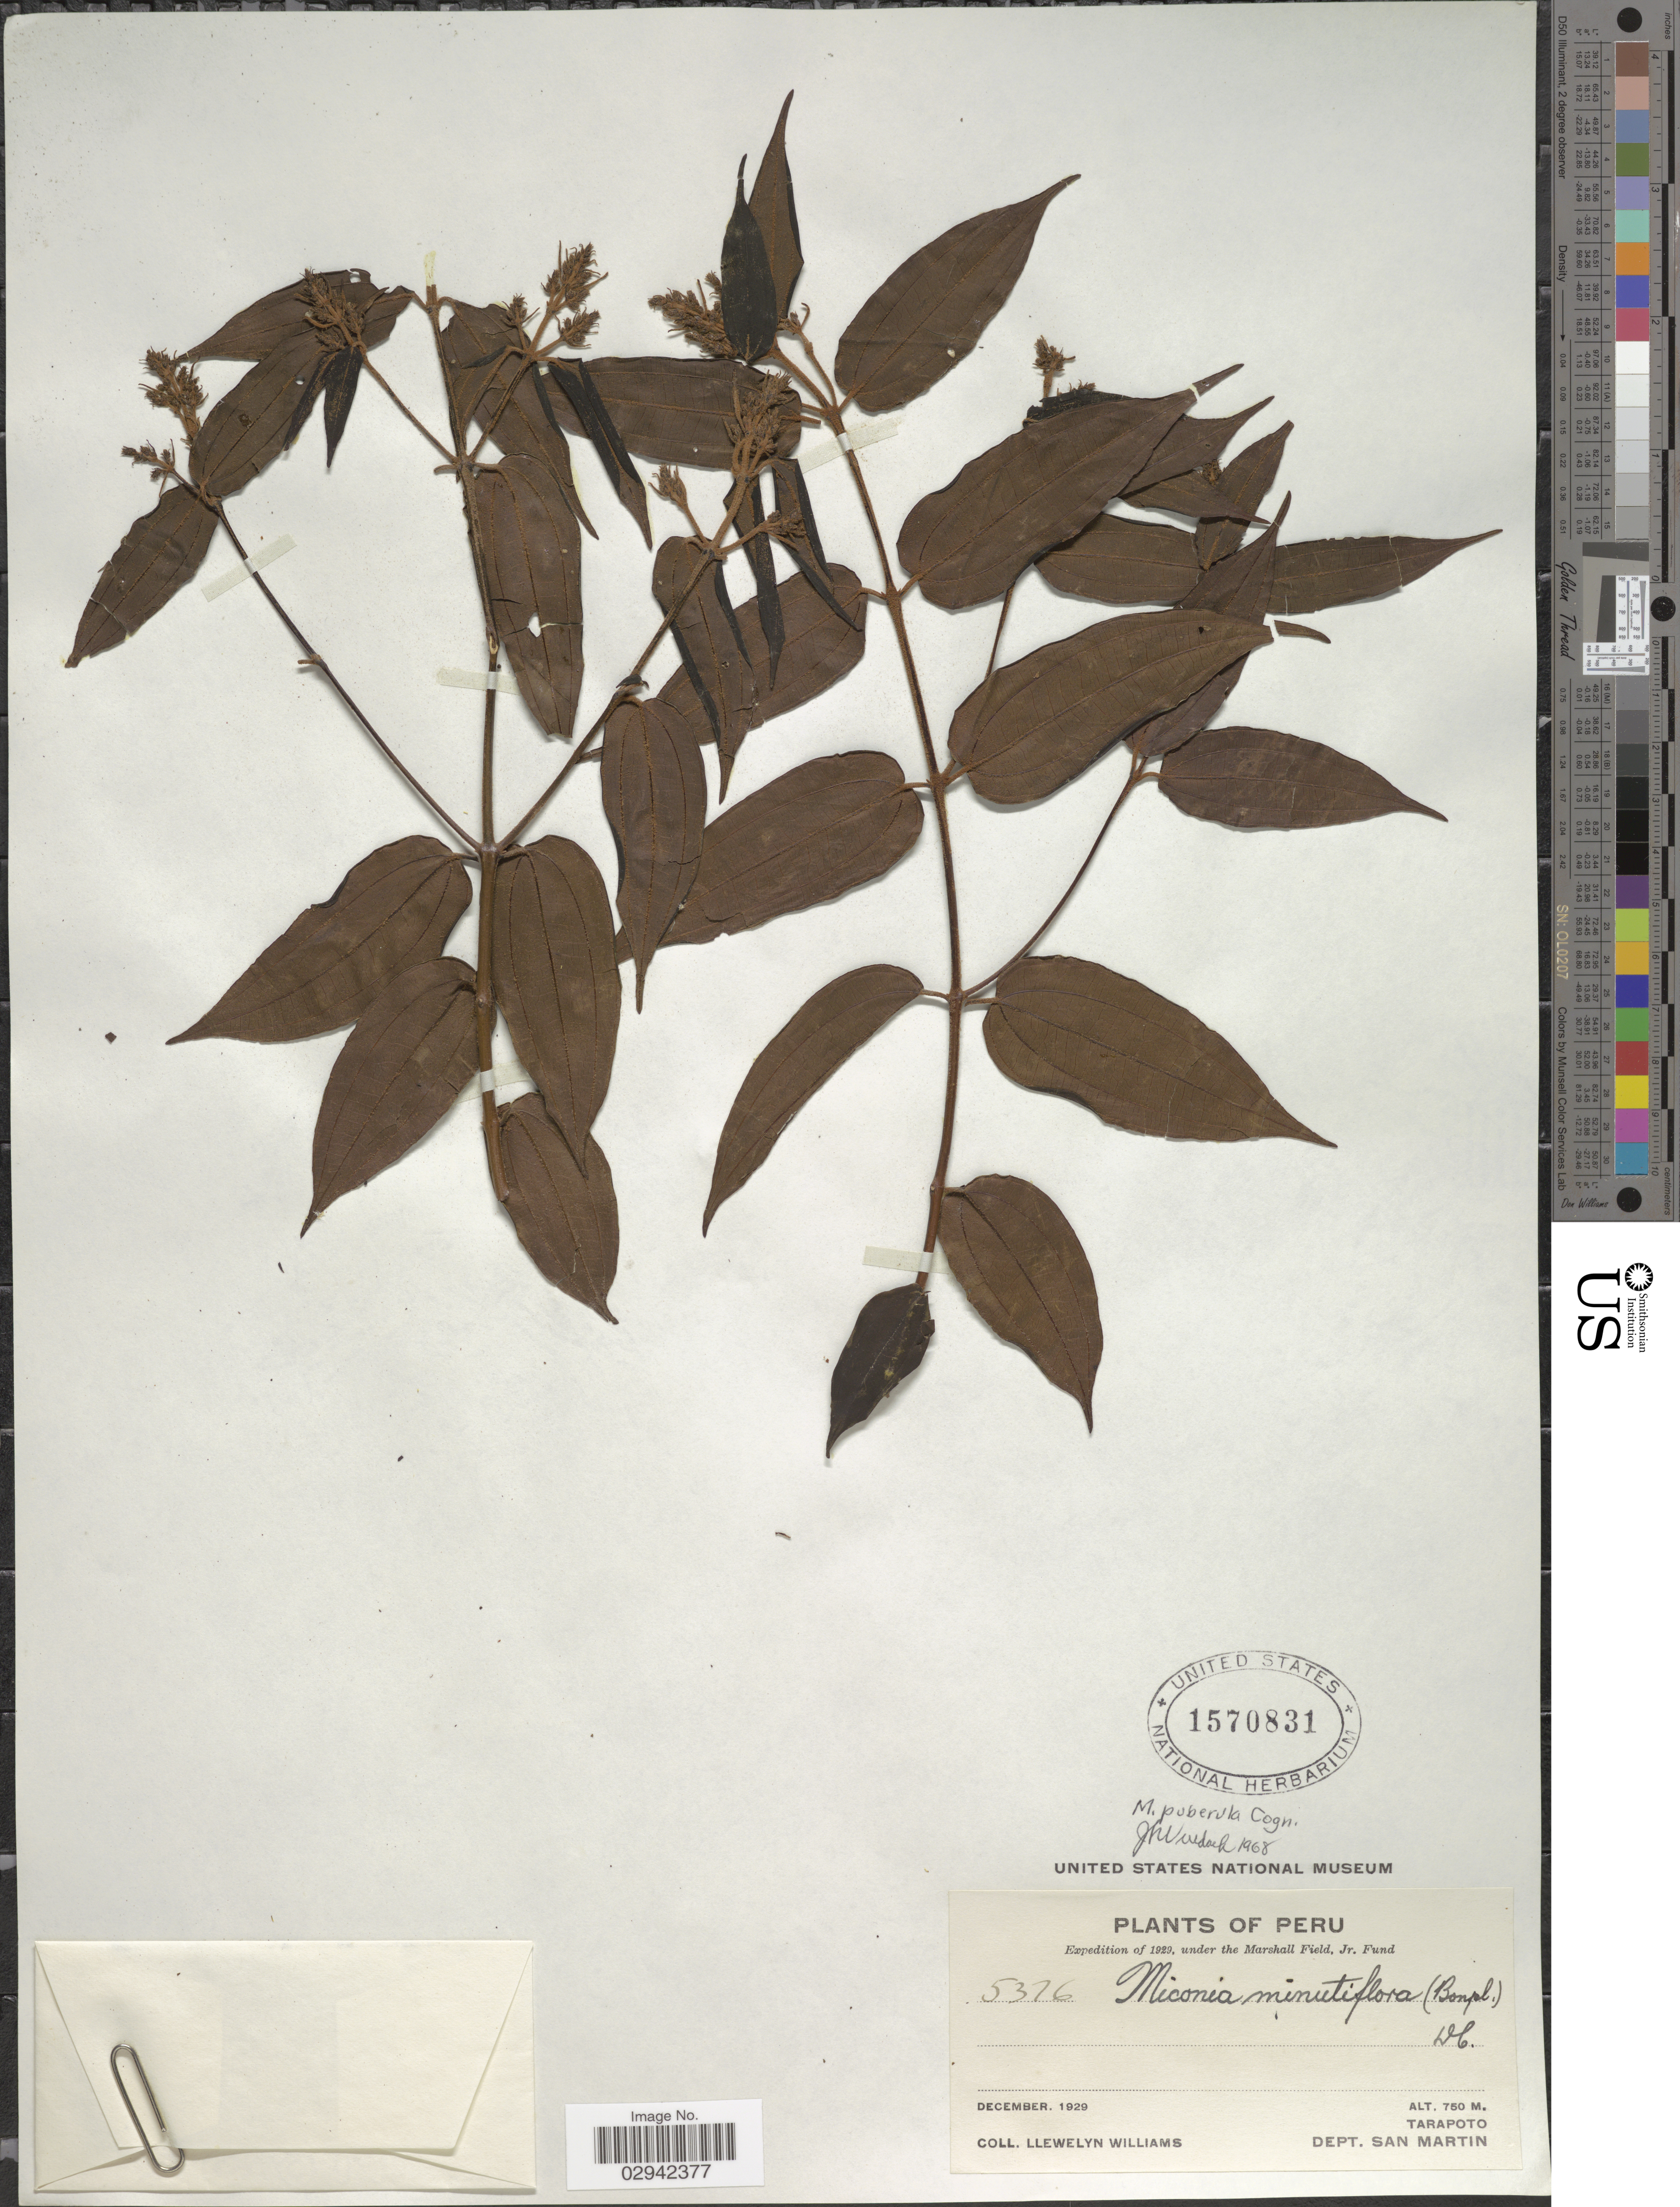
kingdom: Plantae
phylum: Tracheophyta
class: Magnoliopsida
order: Myrtales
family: Melastomataceae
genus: Miconia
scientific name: Miconia puberula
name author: Cogn.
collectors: Ll. Williams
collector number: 5376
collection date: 1929-12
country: Peru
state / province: San Martín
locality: Tarapoto, Dept. San Martin.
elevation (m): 750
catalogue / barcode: US 1570831